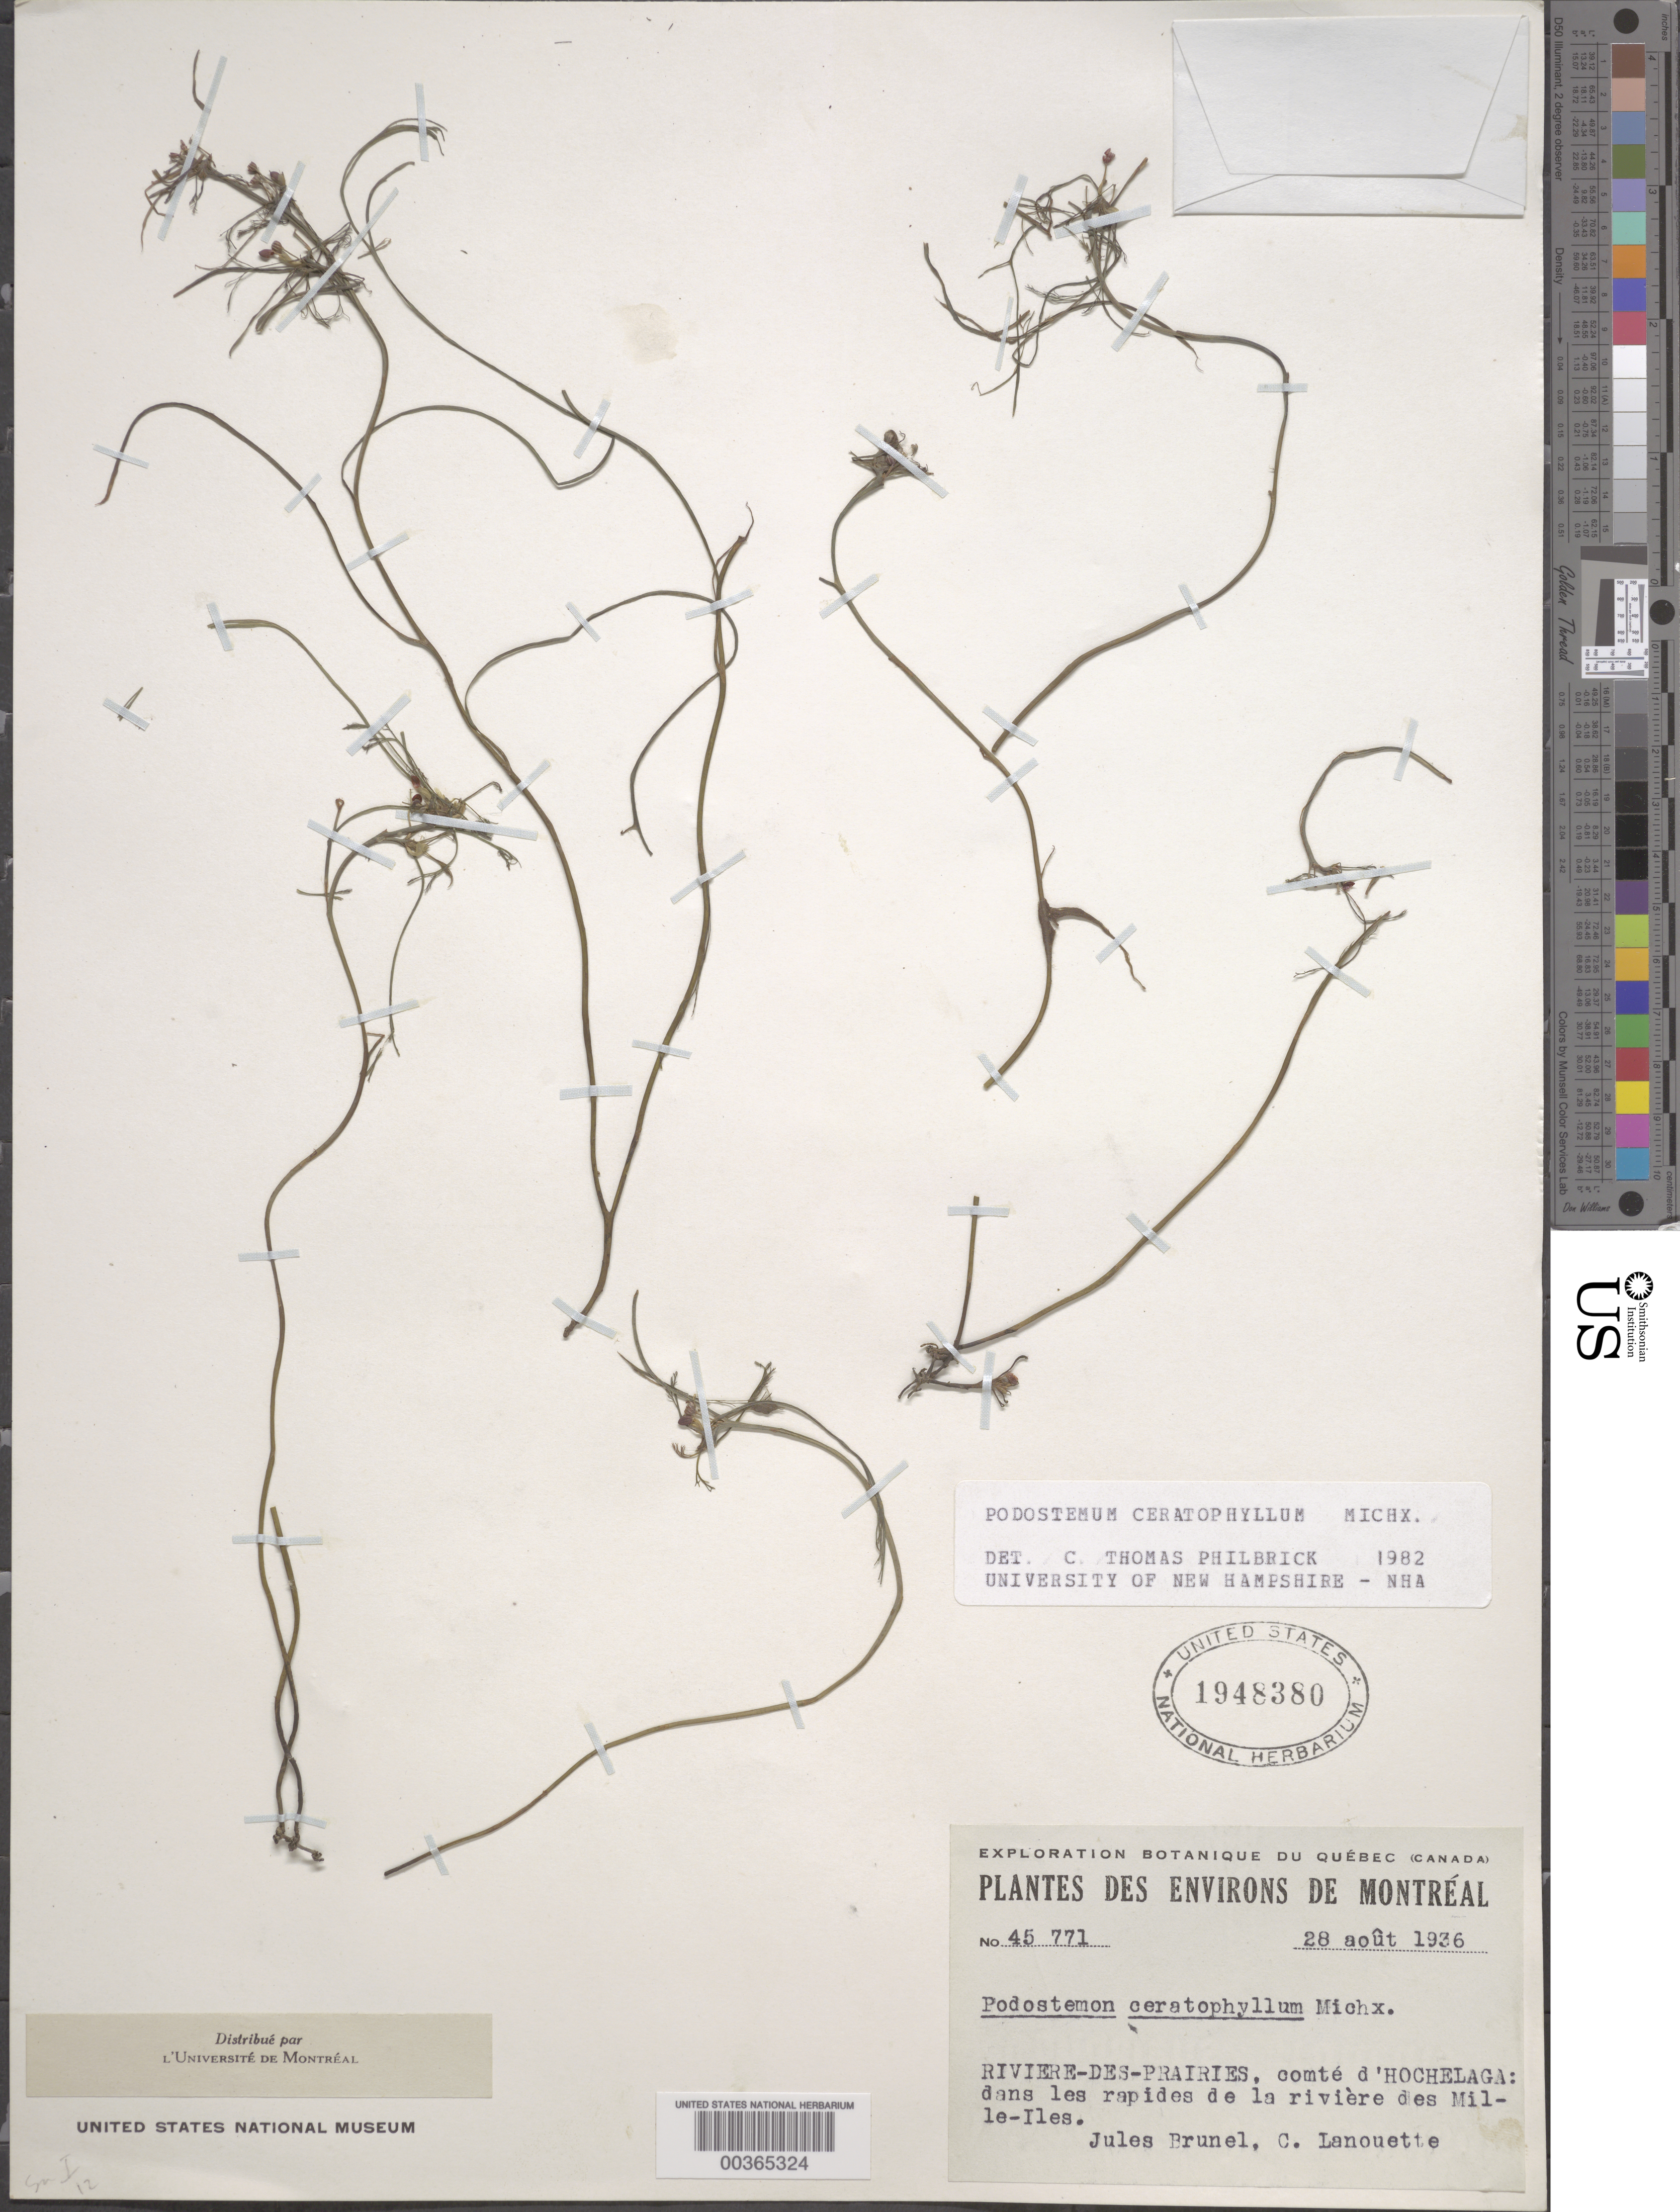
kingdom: Plantae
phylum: Tracheophyta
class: Magnoliopsida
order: Malpighiales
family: Podostemaceae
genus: Podostemum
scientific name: Podostemum ceratophylllum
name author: Michx.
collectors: J. Brunel & G. Lanouette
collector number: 45771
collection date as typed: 28 Aug 1936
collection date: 1936-08-28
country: Canada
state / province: Quebec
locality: Riviere des prairies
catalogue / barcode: US 1948380